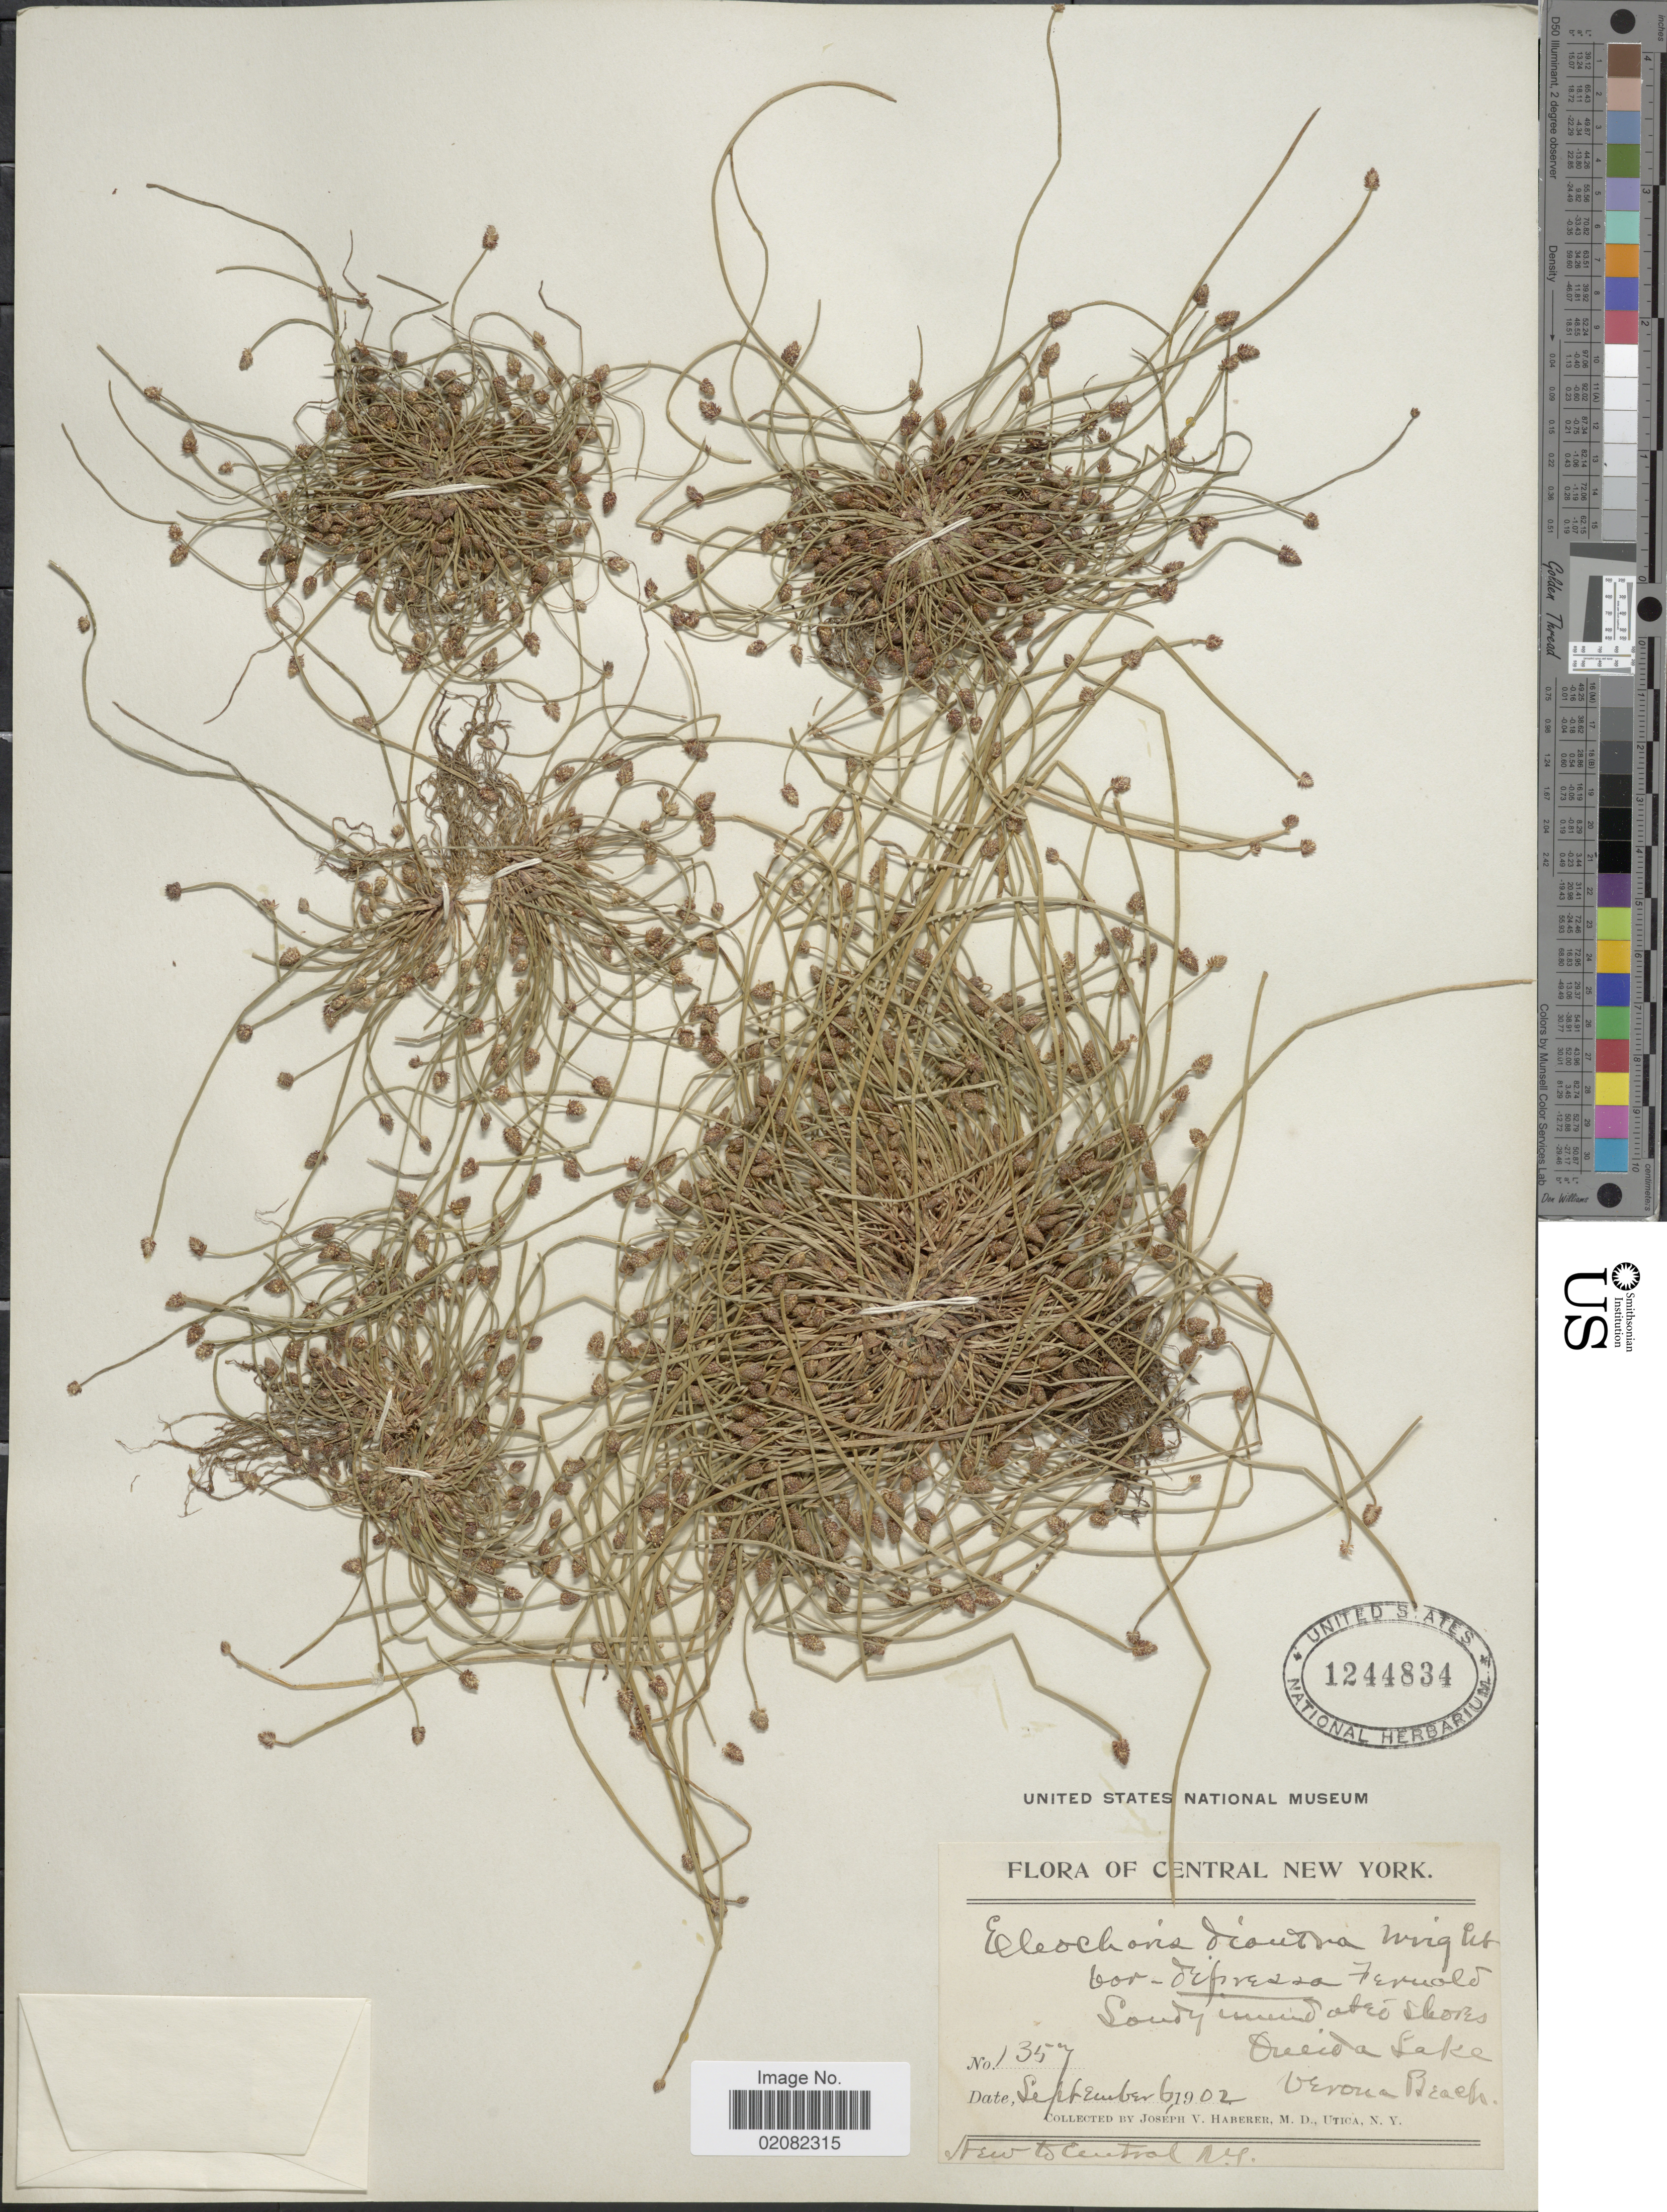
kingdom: Plantae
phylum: Tracheophyta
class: Liliopsida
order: Poales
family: Cyperaceae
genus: Eleocharis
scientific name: Eleocharis diandra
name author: C. Wright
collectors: J. V. Haberer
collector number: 1357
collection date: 1902-09-06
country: United States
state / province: New York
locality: Central New York, Oneida Lake, Verona Beach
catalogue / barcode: US 1244834